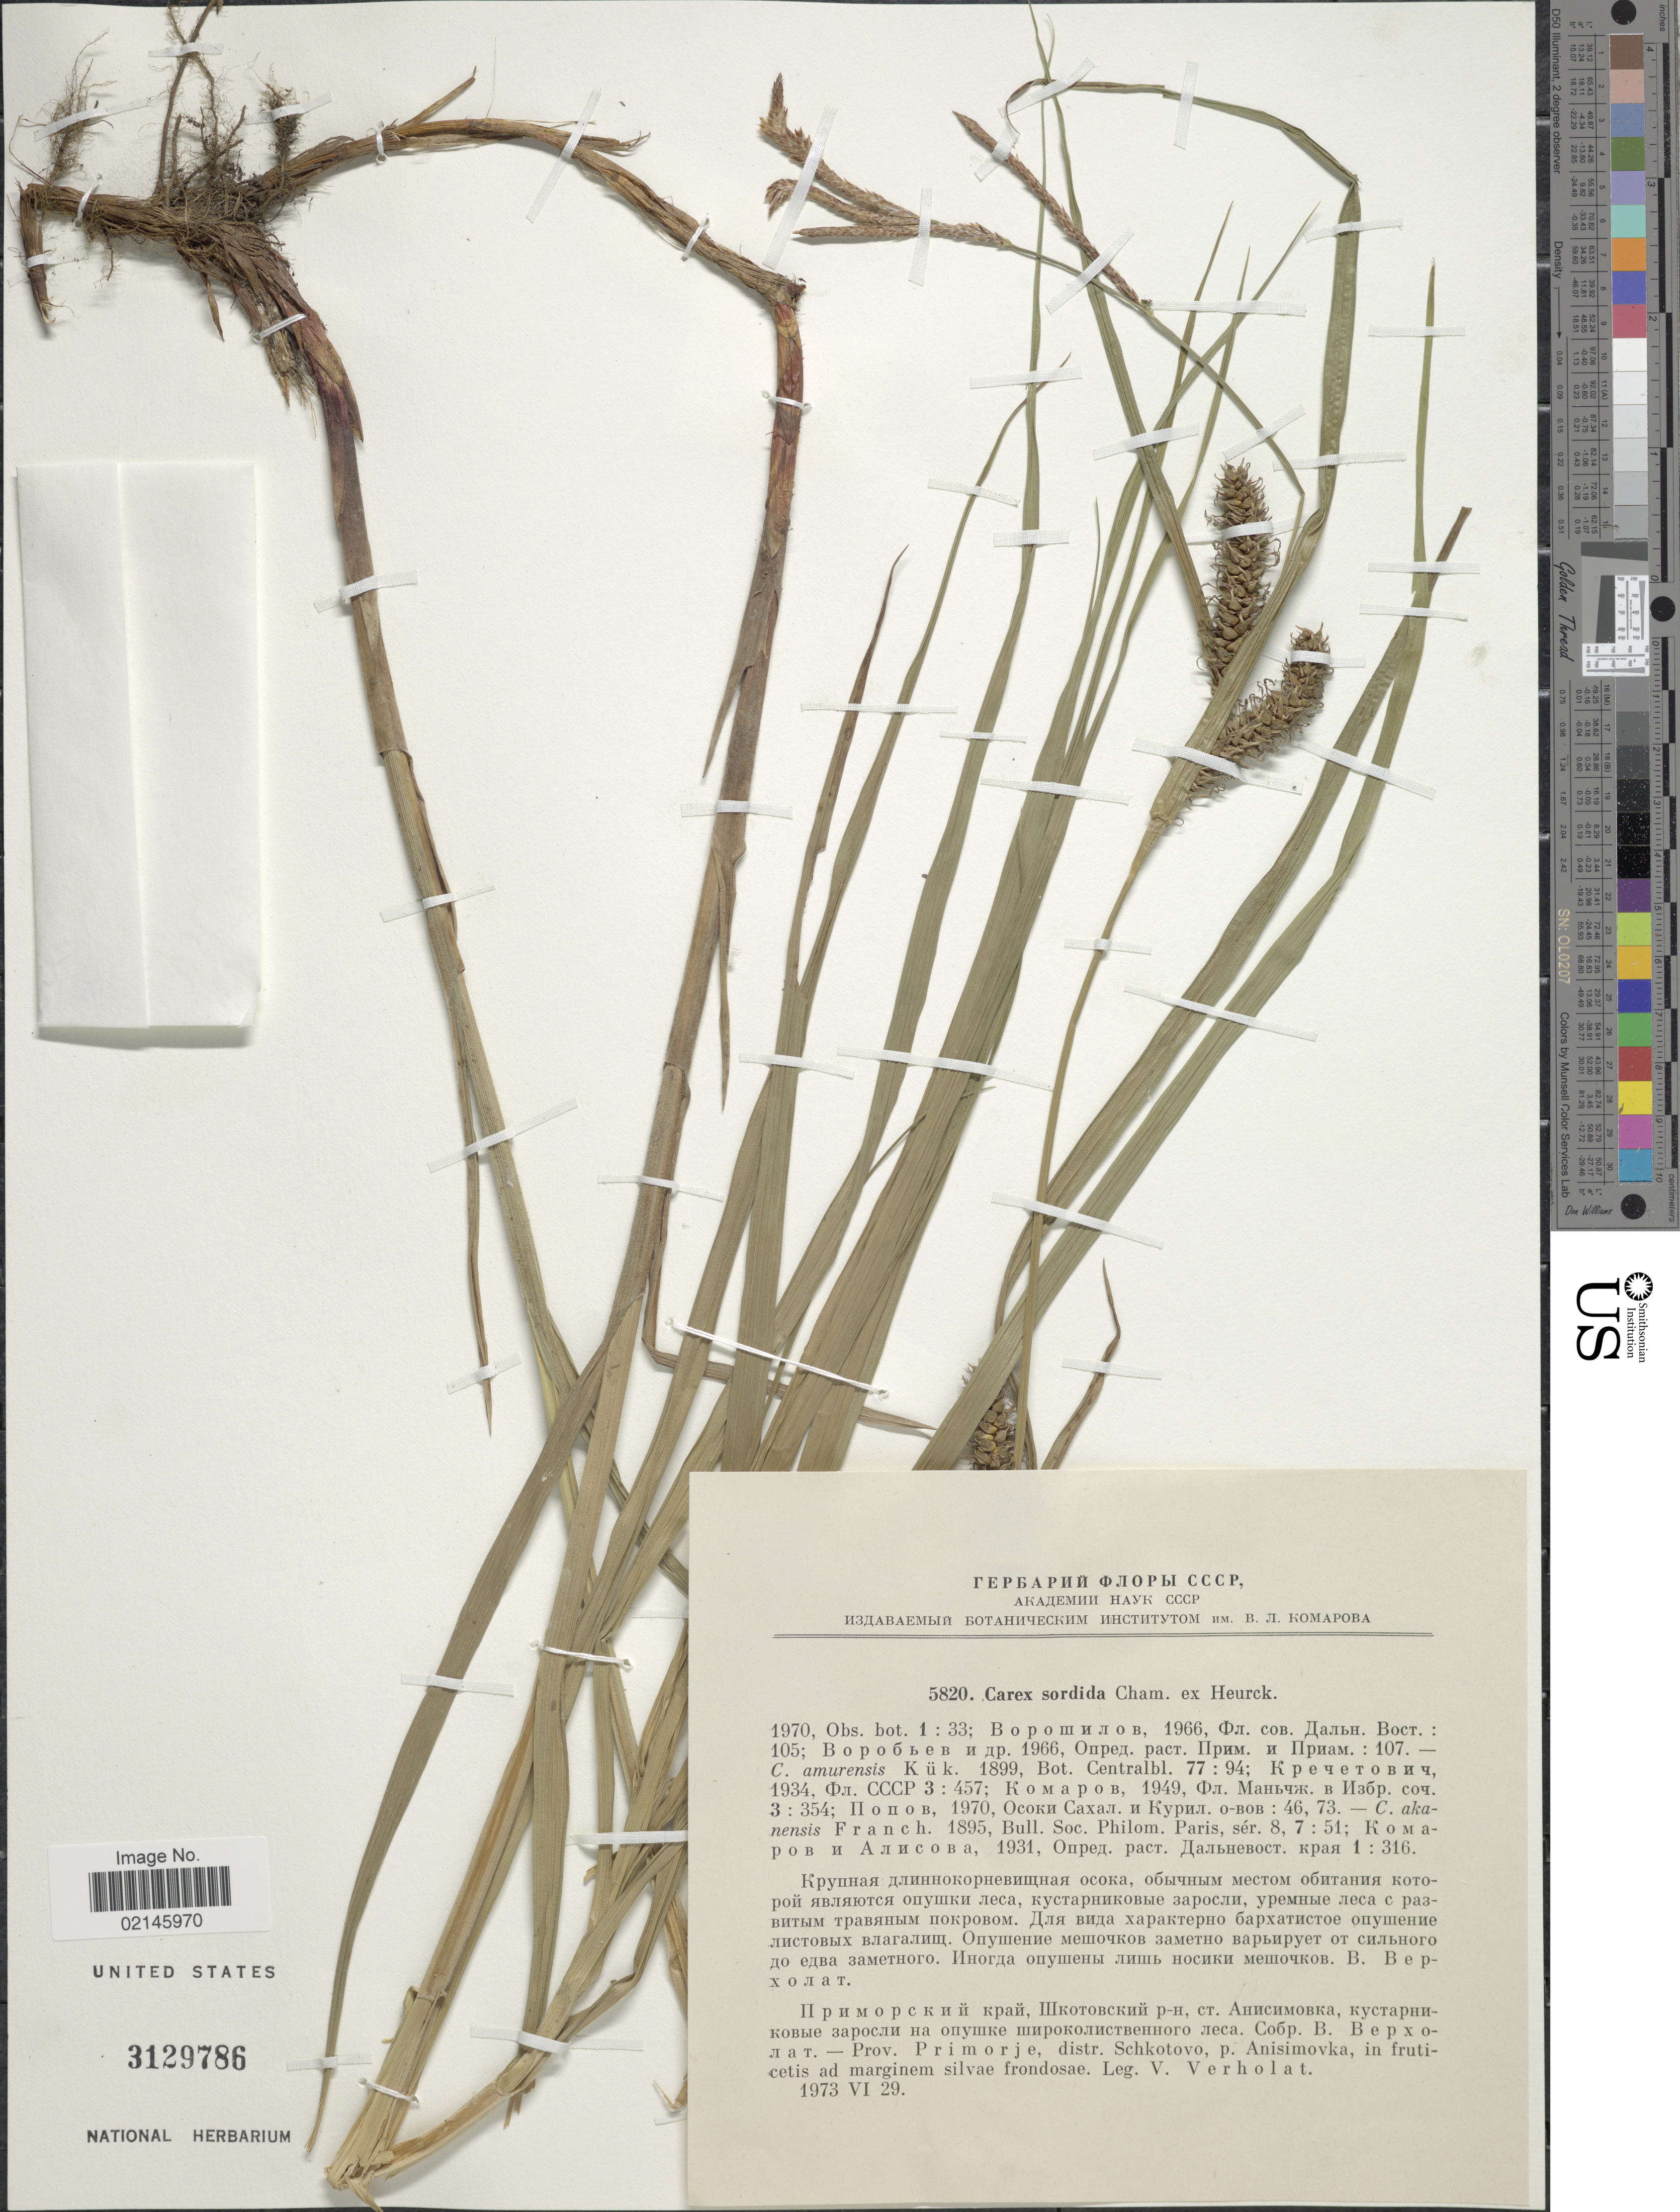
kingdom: Plantae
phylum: Tracheophyta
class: Liliopsida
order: Poales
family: Cyperaceae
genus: Carex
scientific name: Carex sordida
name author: Van Heurck & Müll. Arg.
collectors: V. Verholat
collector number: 5820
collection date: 1973-06-29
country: Russian Federation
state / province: Primorsky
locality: Distr. Schlokotovo, p. Anisimovka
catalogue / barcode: US 3129786